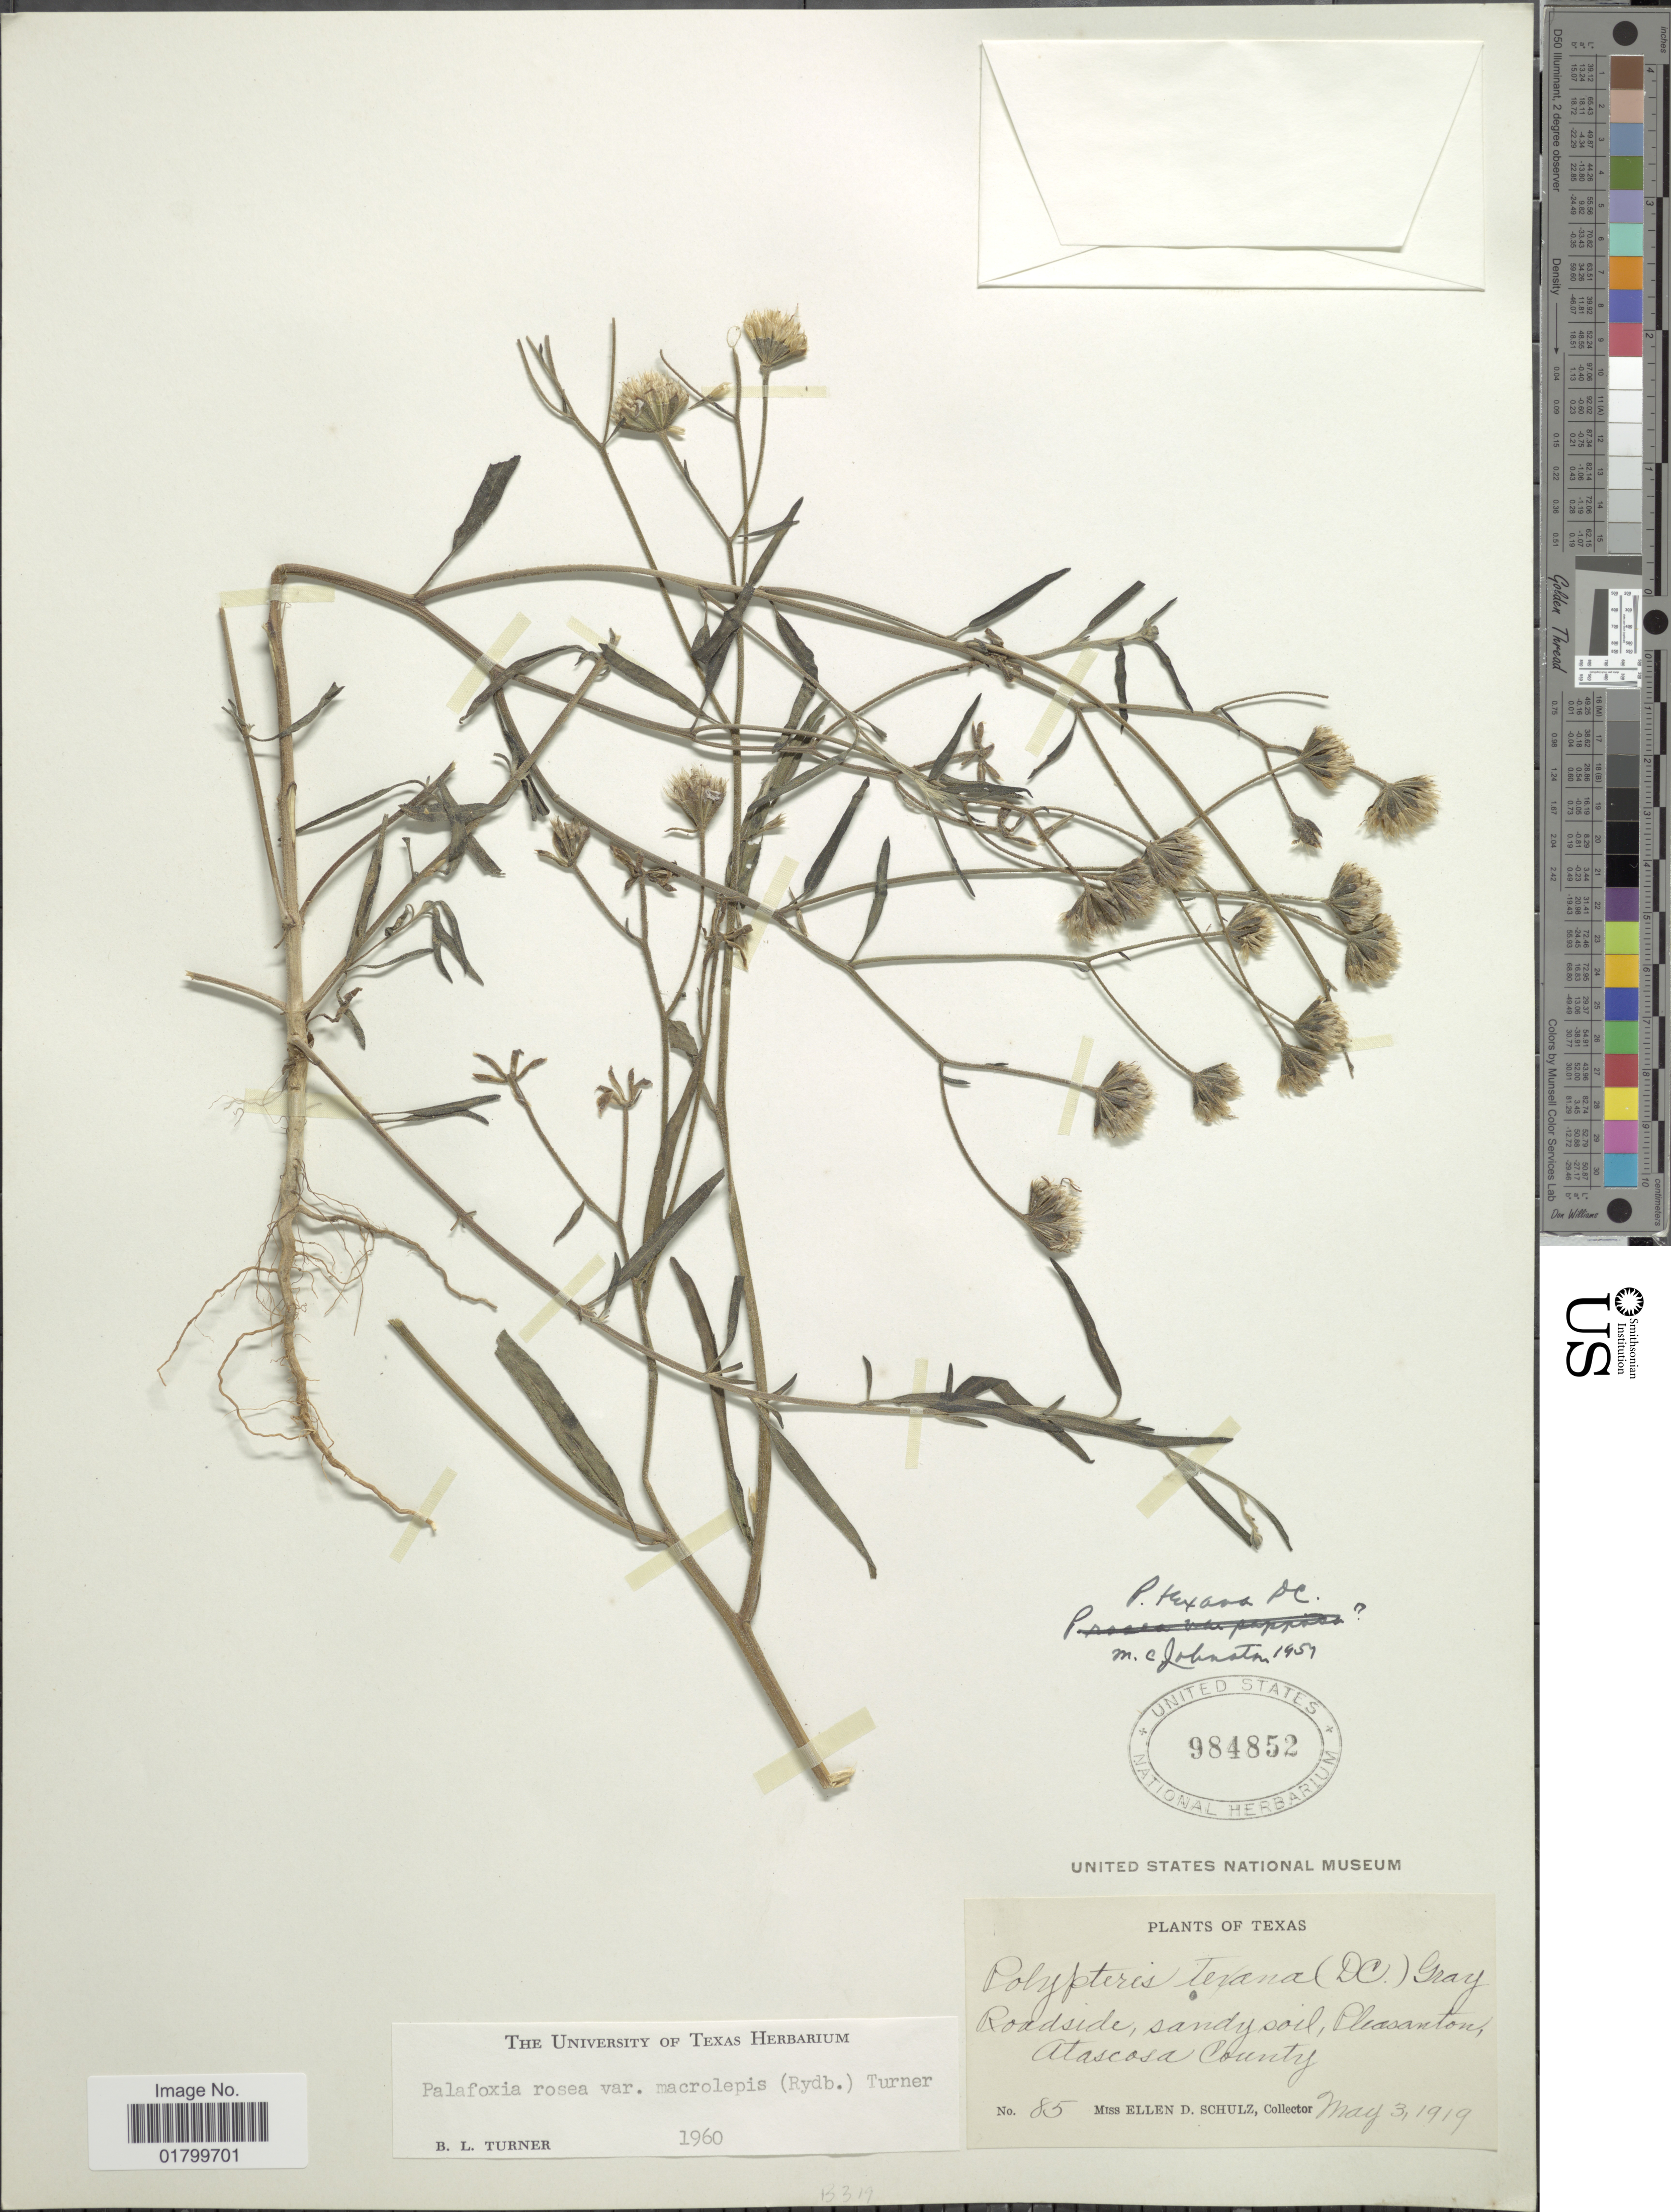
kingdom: Plantae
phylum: Tracheophyta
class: Magnoliopsida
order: Asterales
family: Asteraceae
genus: Palafoxia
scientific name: Palafoxia rosea var. macrolepis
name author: (Rydb.) B.L. Turner & M.I. Morris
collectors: E. D. Schulz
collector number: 85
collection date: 1919-05-03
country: United States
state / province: Texas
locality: Roadside, sandy soil, Pleasanton, Atoscosa County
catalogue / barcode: US 984852